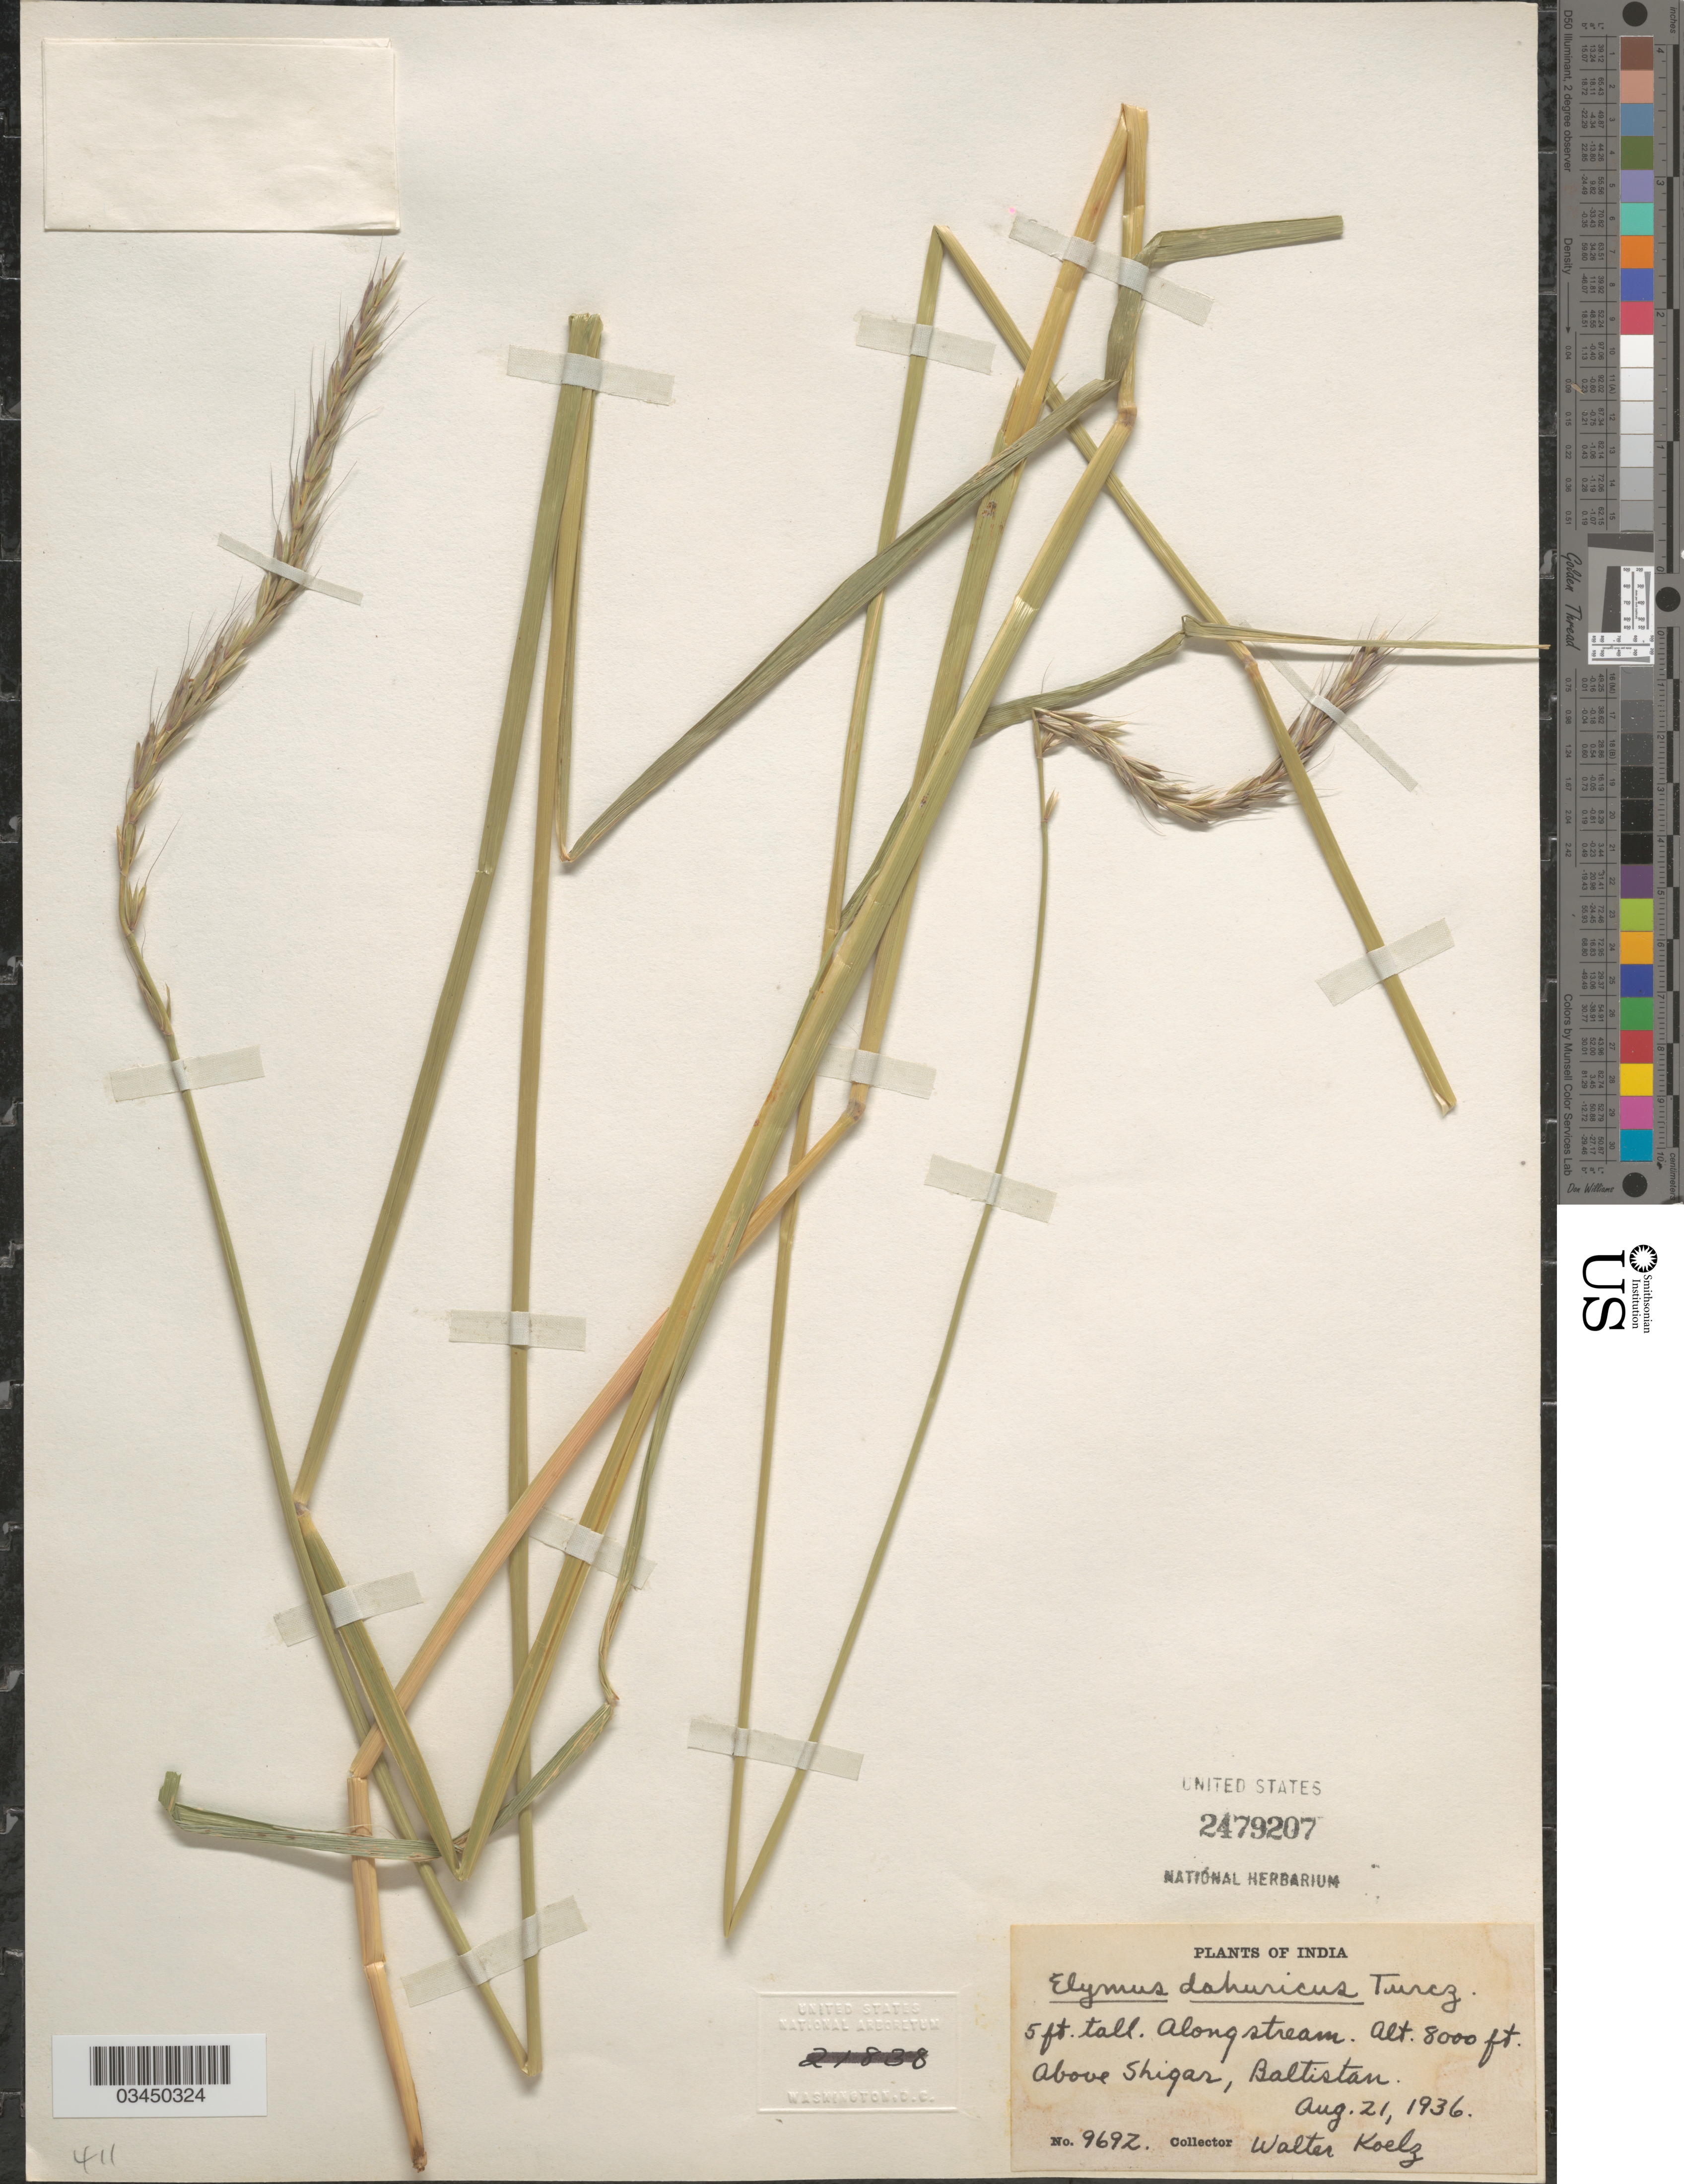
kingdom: Plantae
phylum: Tracheophyta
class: Liliopsida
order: Poales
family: Poaceae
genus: Elymus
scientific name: Elymus dahuricus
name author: Turcz. ex Griseb.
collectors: W. N. Koelz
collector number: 9692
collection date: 1936-08-21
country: Pakistan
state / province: Gilgit-Baltistan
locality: Along stream. Above Shigar, Baltistan.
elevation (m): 2438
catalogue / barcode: US 2479207